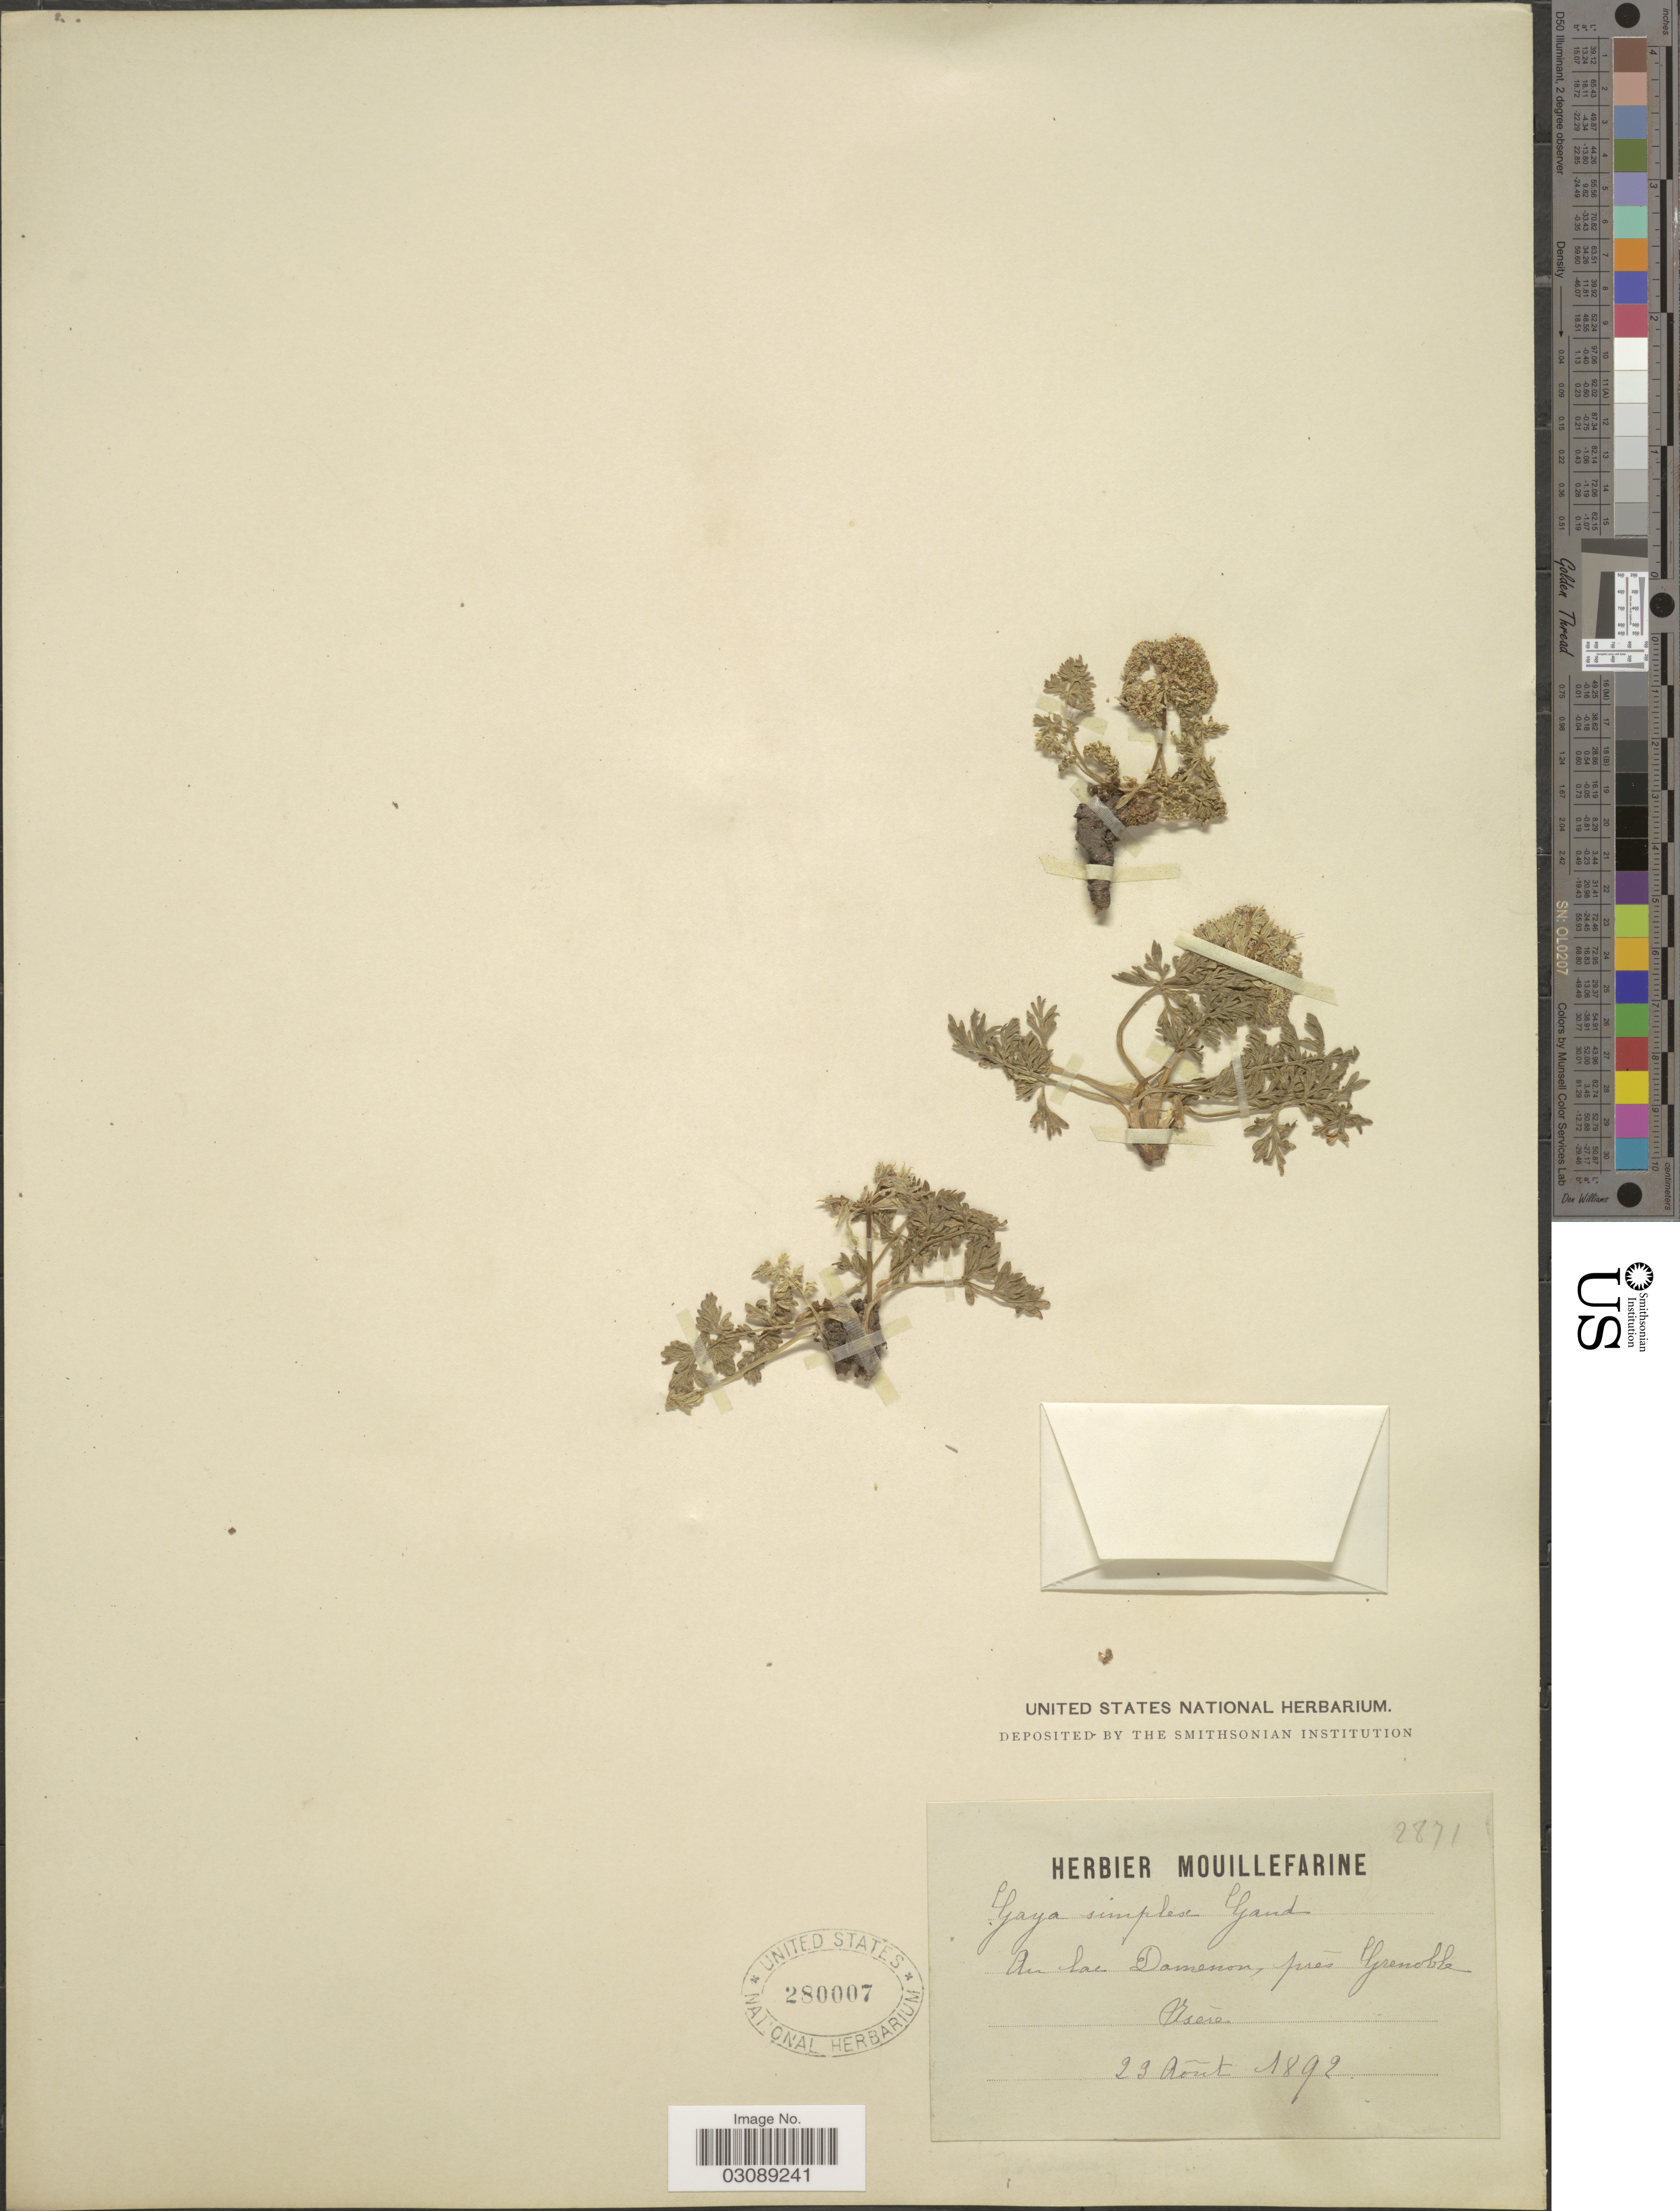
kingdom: Plantae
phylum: Tracheophyta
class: Magnoliopsida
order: Apiales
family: Apiaceae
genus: Ligusticum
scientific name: Ligusticum mutellinoides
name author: (Crantz) Vill.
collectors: ex herb. Mouillefarine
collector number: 2871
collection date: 1892-08-23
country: France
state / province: Auvergne-Rhône-Alpes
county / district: Isère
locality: Au lac Domenon, près Grenoble, Isère.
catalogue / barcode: US 280007